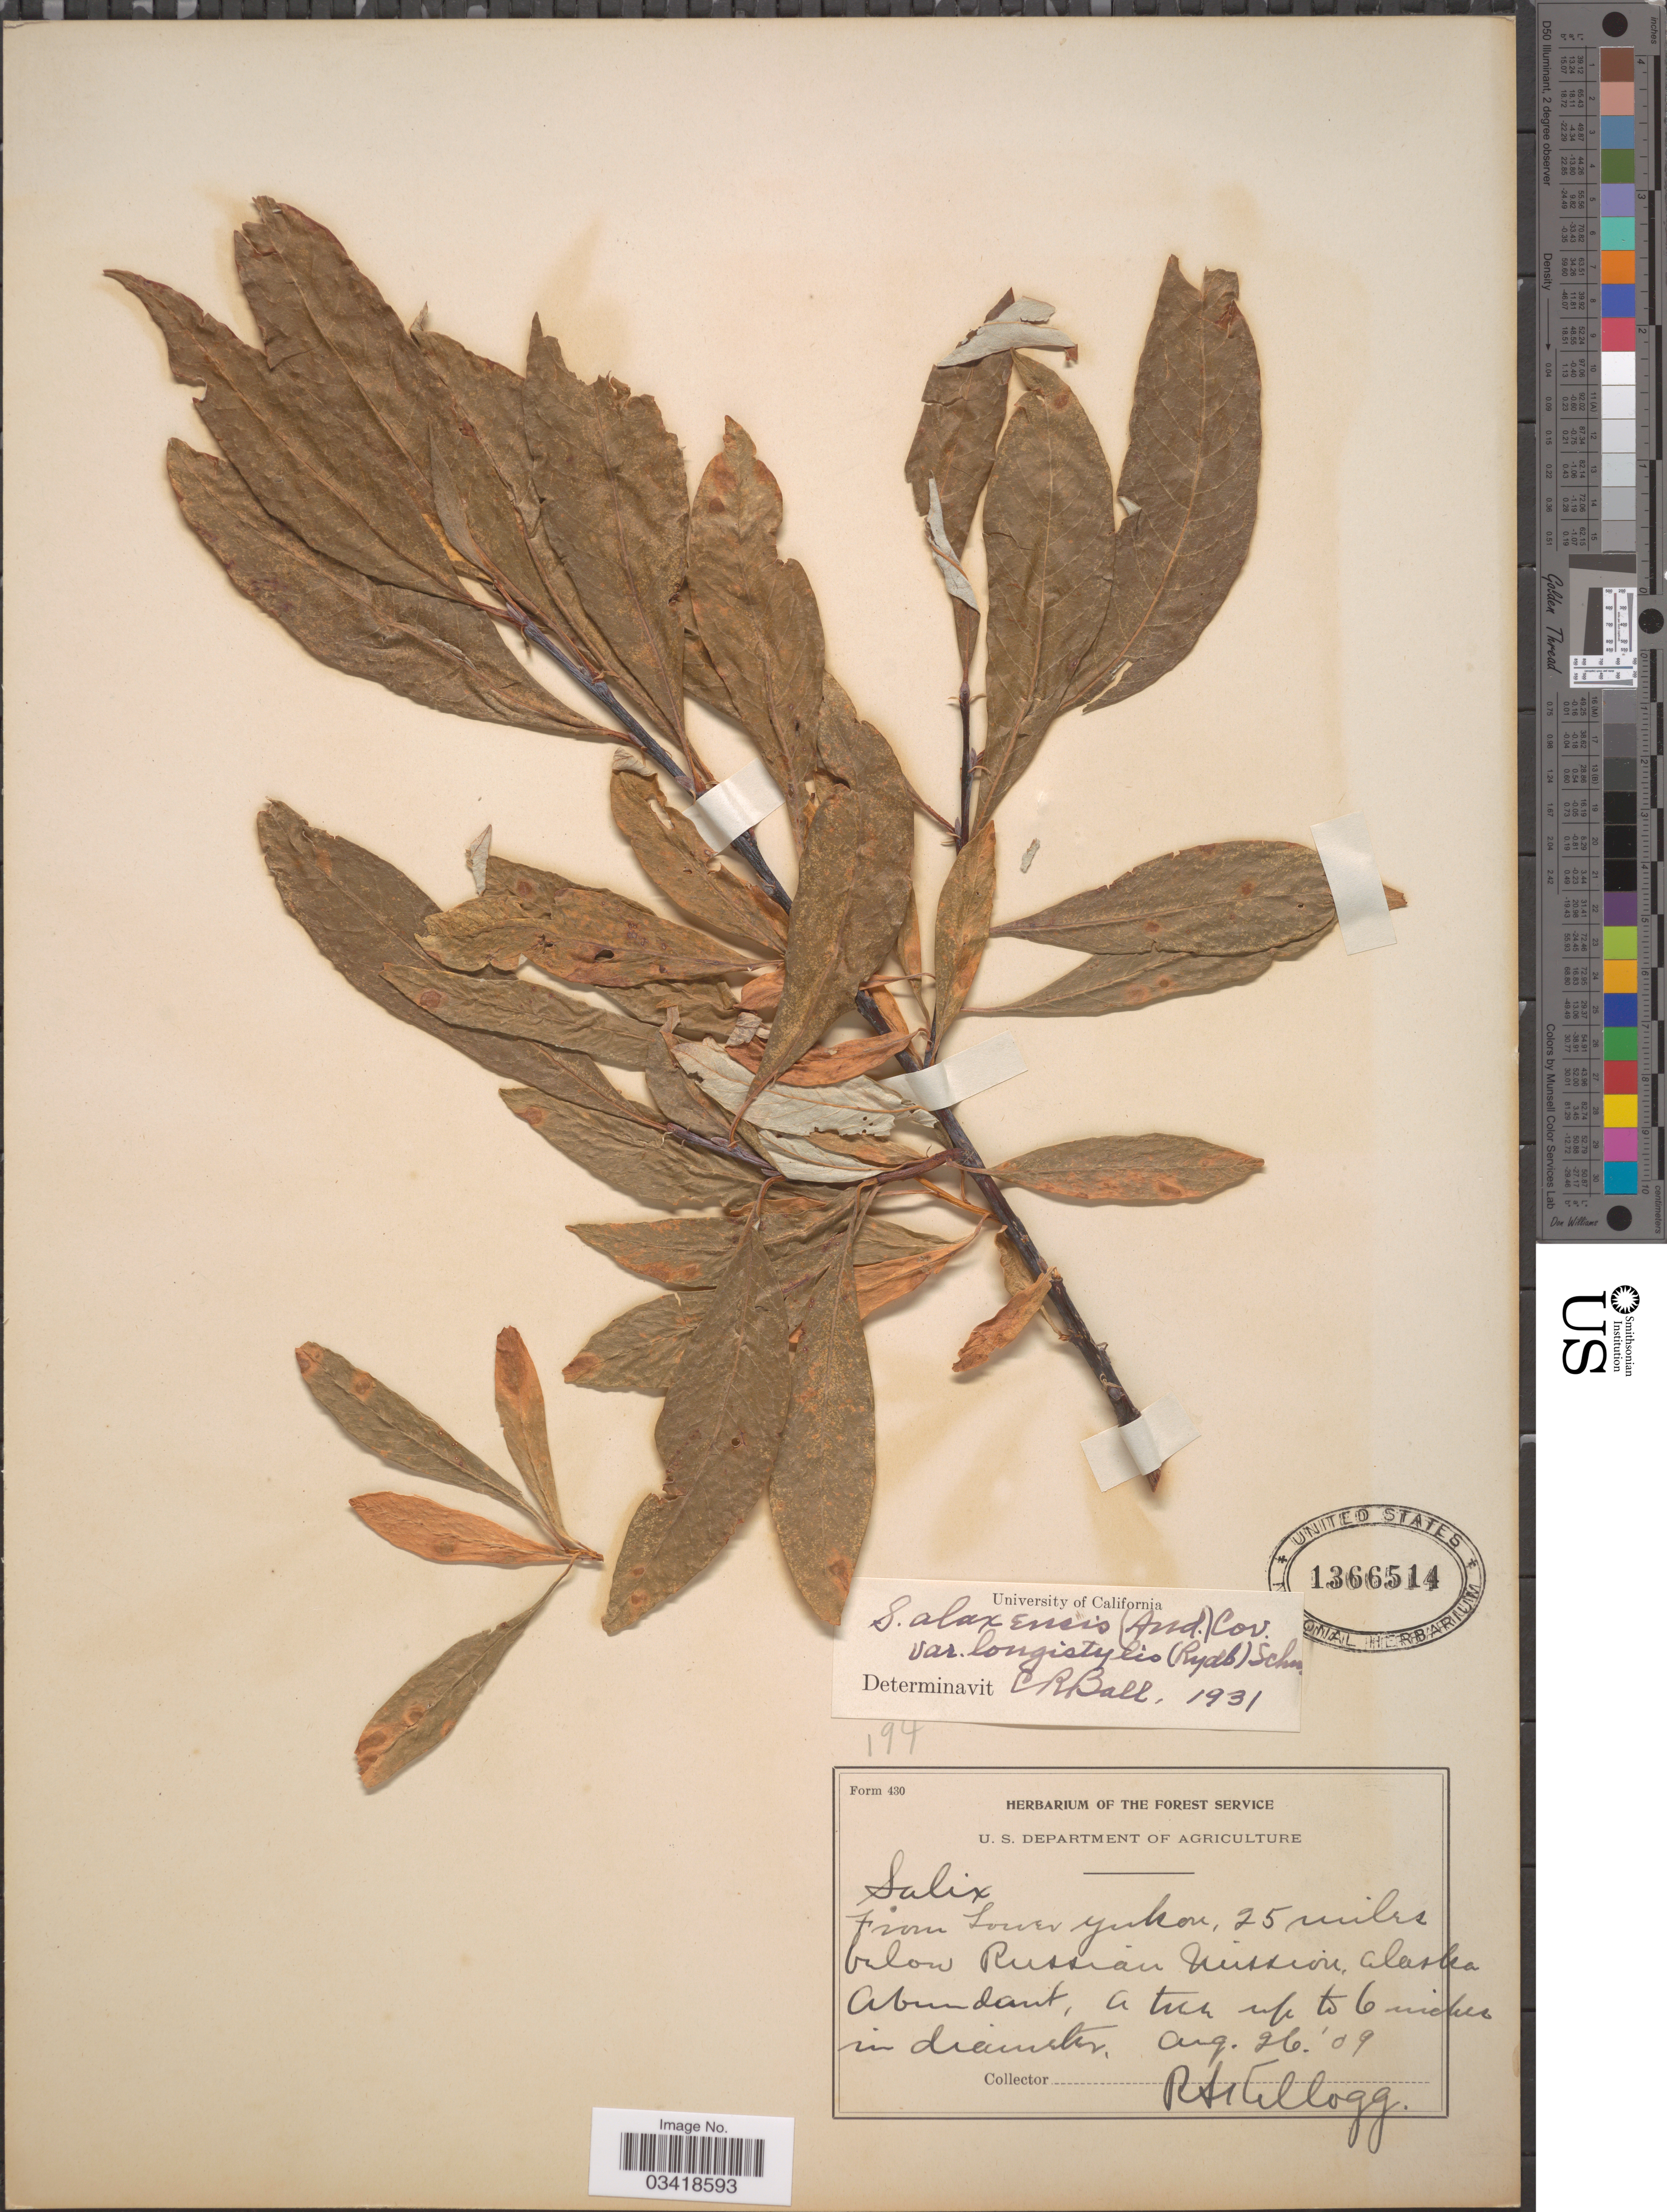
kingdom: Plantae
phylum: Tracheophyta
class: Magnoliopsida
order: Malpighiales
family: Salicaceae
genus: Salix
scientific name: Salix alaxensis var. longistylis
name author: (Rydb.) C.K. Schneid.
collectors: R. Kellogg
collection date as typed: Transcribed d/m/y: 26/8/9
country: United States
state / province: Alaska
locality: From Lower Yukon, 25 miles below Russian Mission.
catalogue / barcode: US 1366514